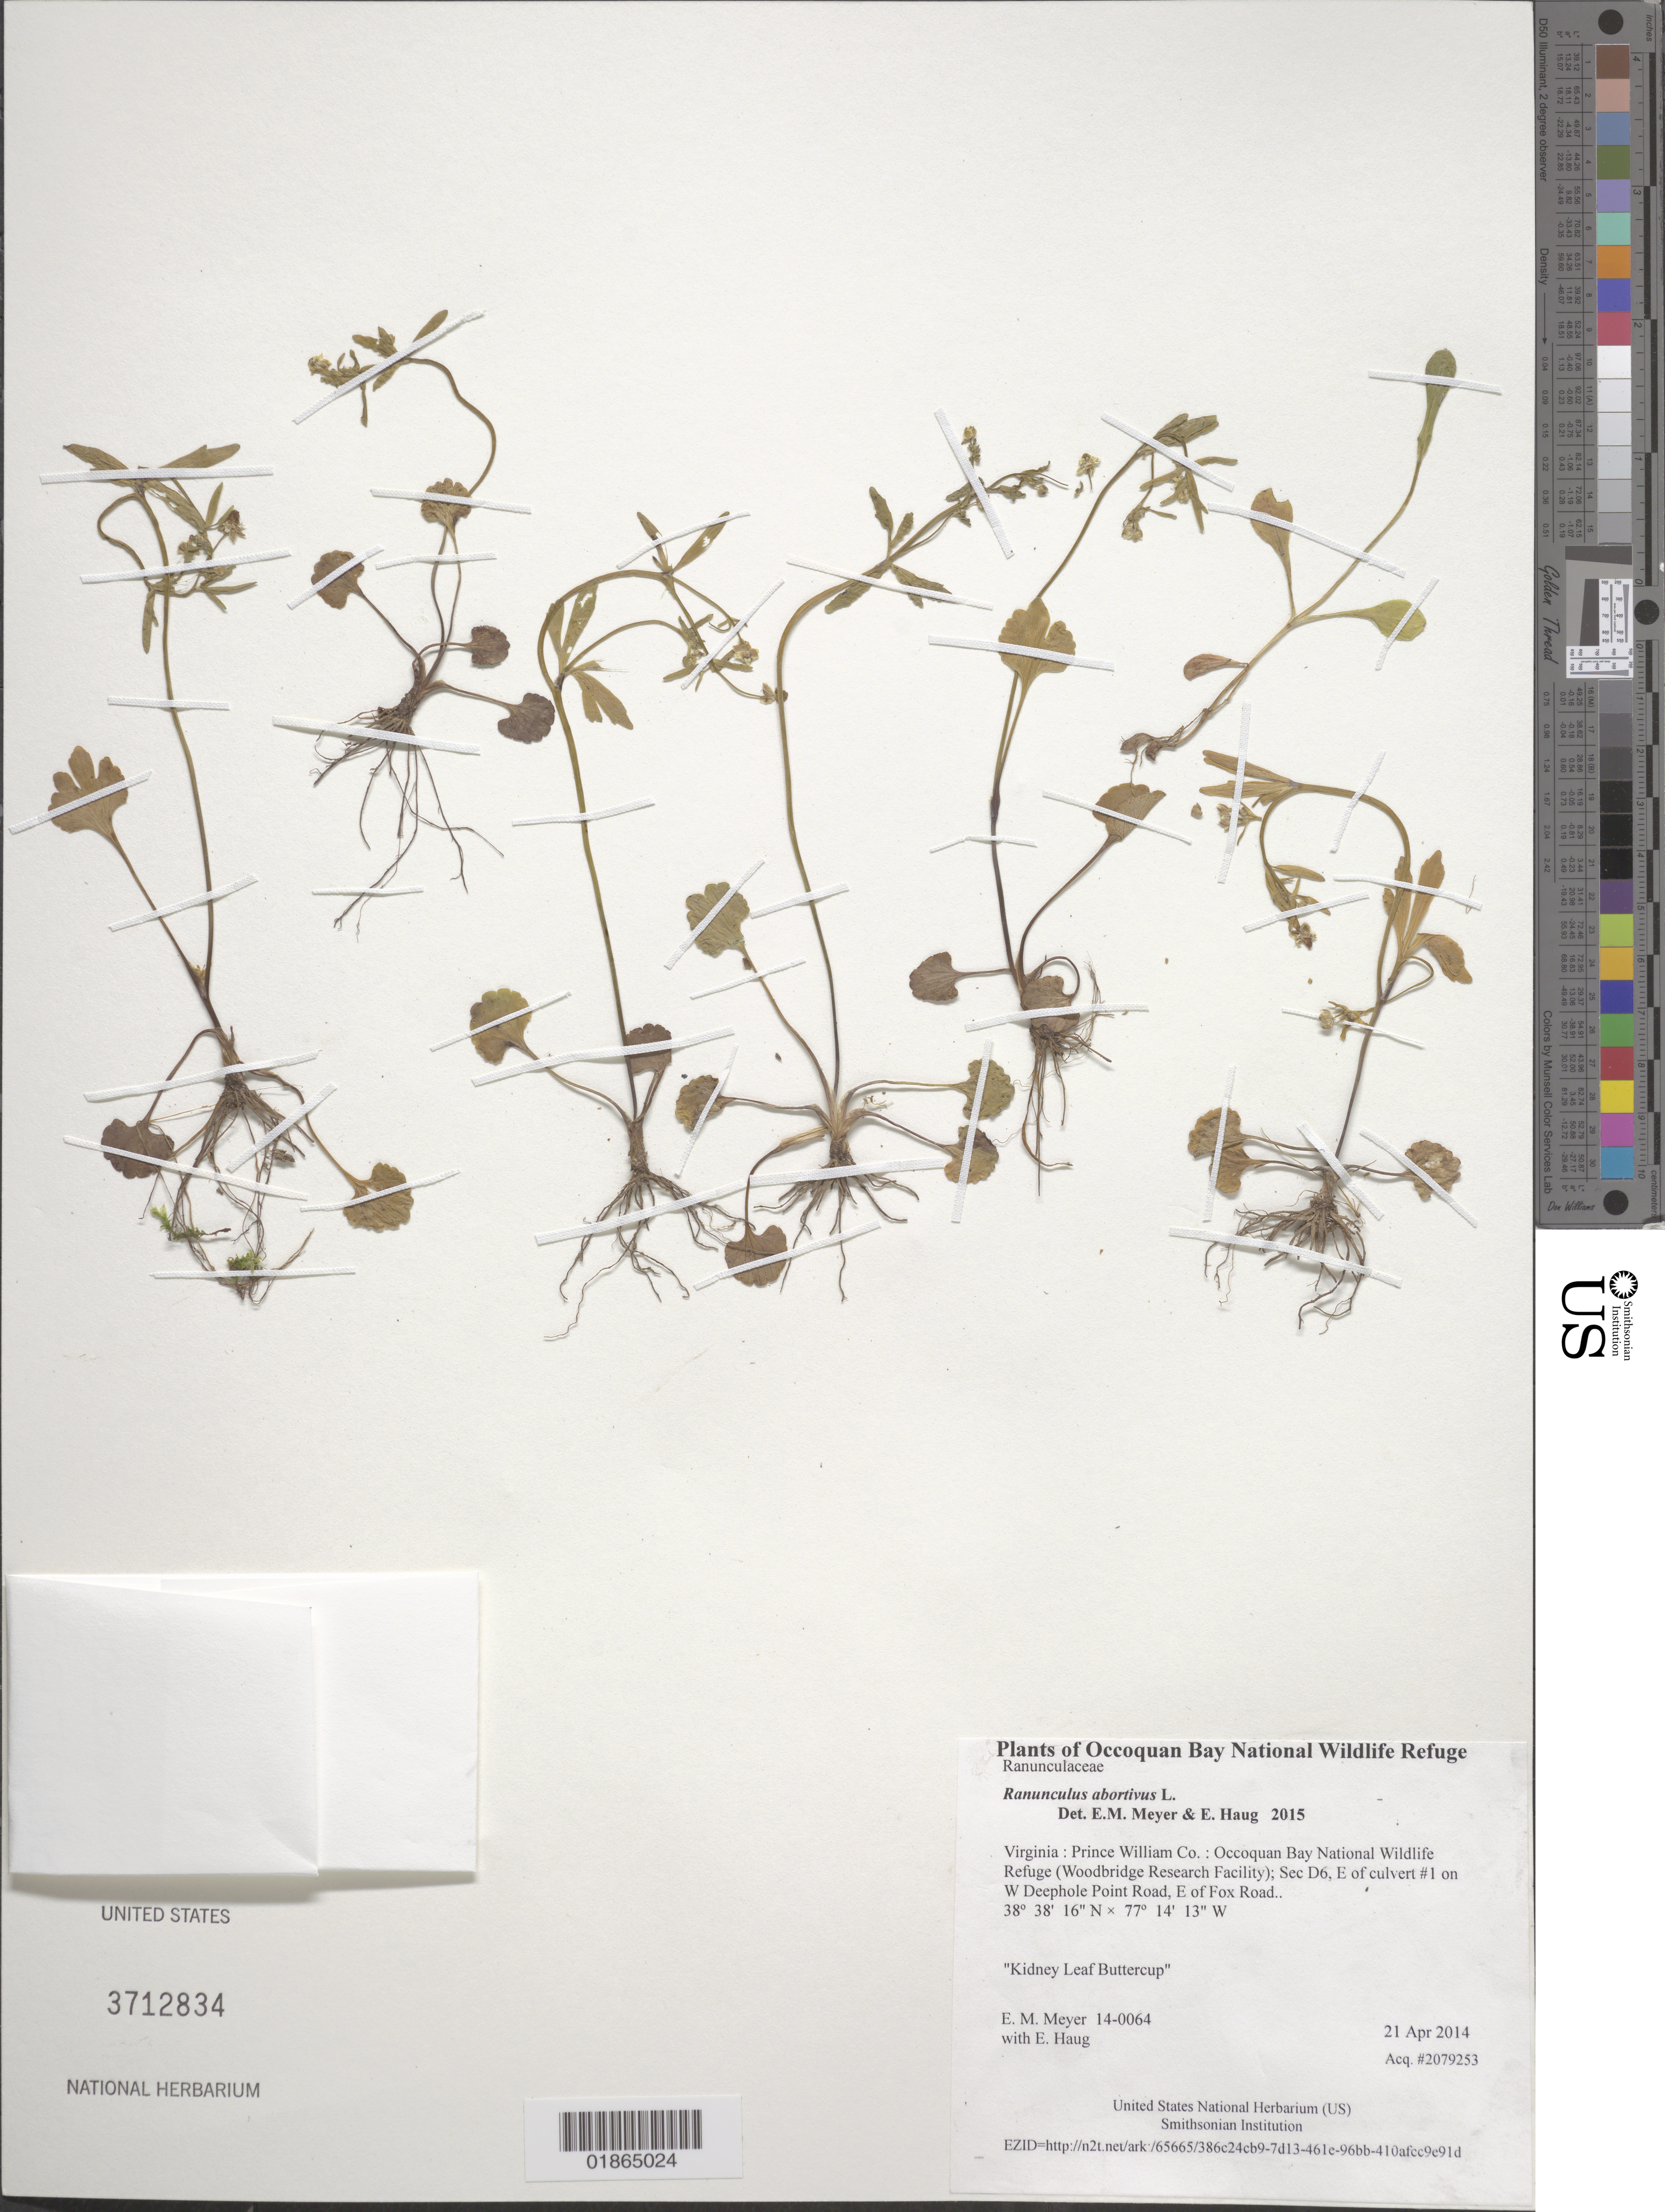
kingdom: Plantae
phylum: Tracheophyta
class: Magnoliopsida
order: Ranunculales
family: Ranunculaceae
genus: Ranunculus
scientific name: Ranunculus abortivus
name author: L.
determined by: Meyer, E. M.; Haug, E.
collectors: E. M. Meyer & E. Haug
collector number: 14-0064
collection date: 2014-04-21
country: United States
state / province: Virginia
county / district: Prince William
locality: Occoquan Bay National Wildlife Refuge (Woodbridge Research Facility); Sec D6, E of culvert #1 on W Deephole Point Road, E of Fox Road..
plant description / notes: Kidney Leaf Buttercup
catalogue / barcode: US 3712834